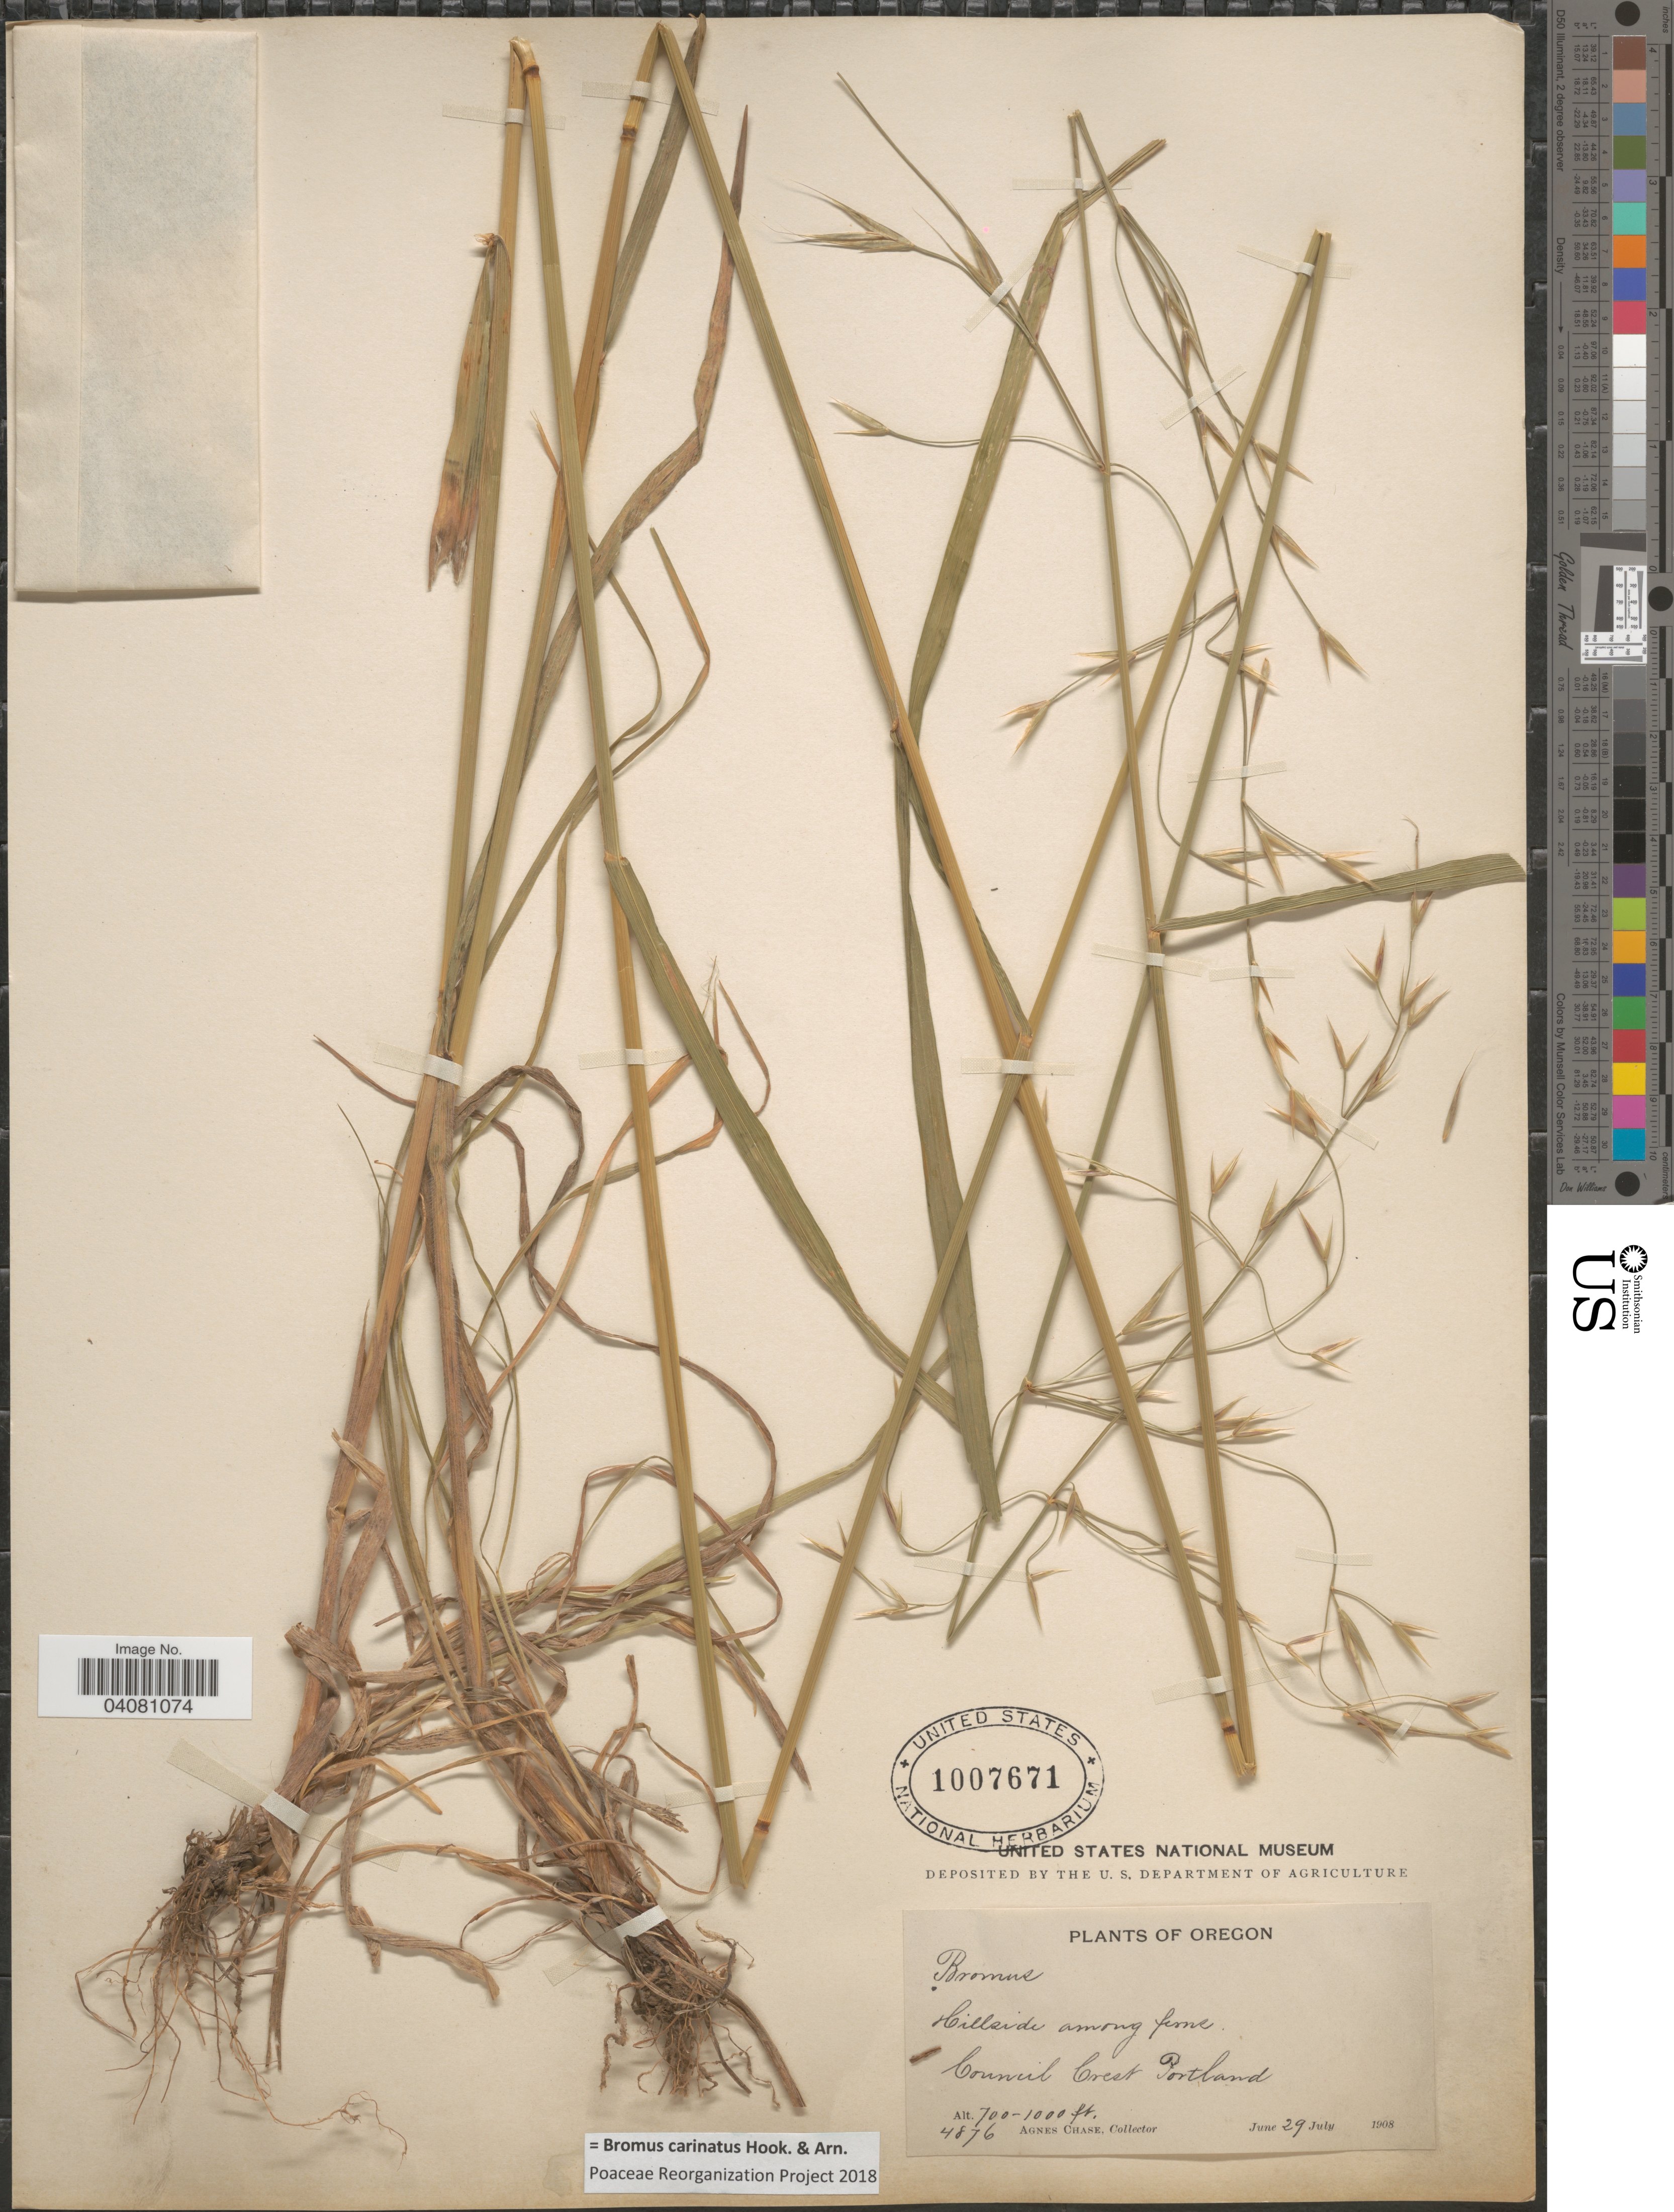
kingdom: Plantae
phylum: Tracheophyta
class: Liliopsida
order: Poales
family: Poaceae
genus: Bromus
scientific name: Bromus carinatus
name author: Hook. & Arn.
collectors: A. Chase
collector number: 4876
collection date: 1908-06-29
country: United States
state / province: Oregon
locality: Hillside among ferns. Council Crest Portland.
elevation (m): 213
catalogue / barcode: US 1007671